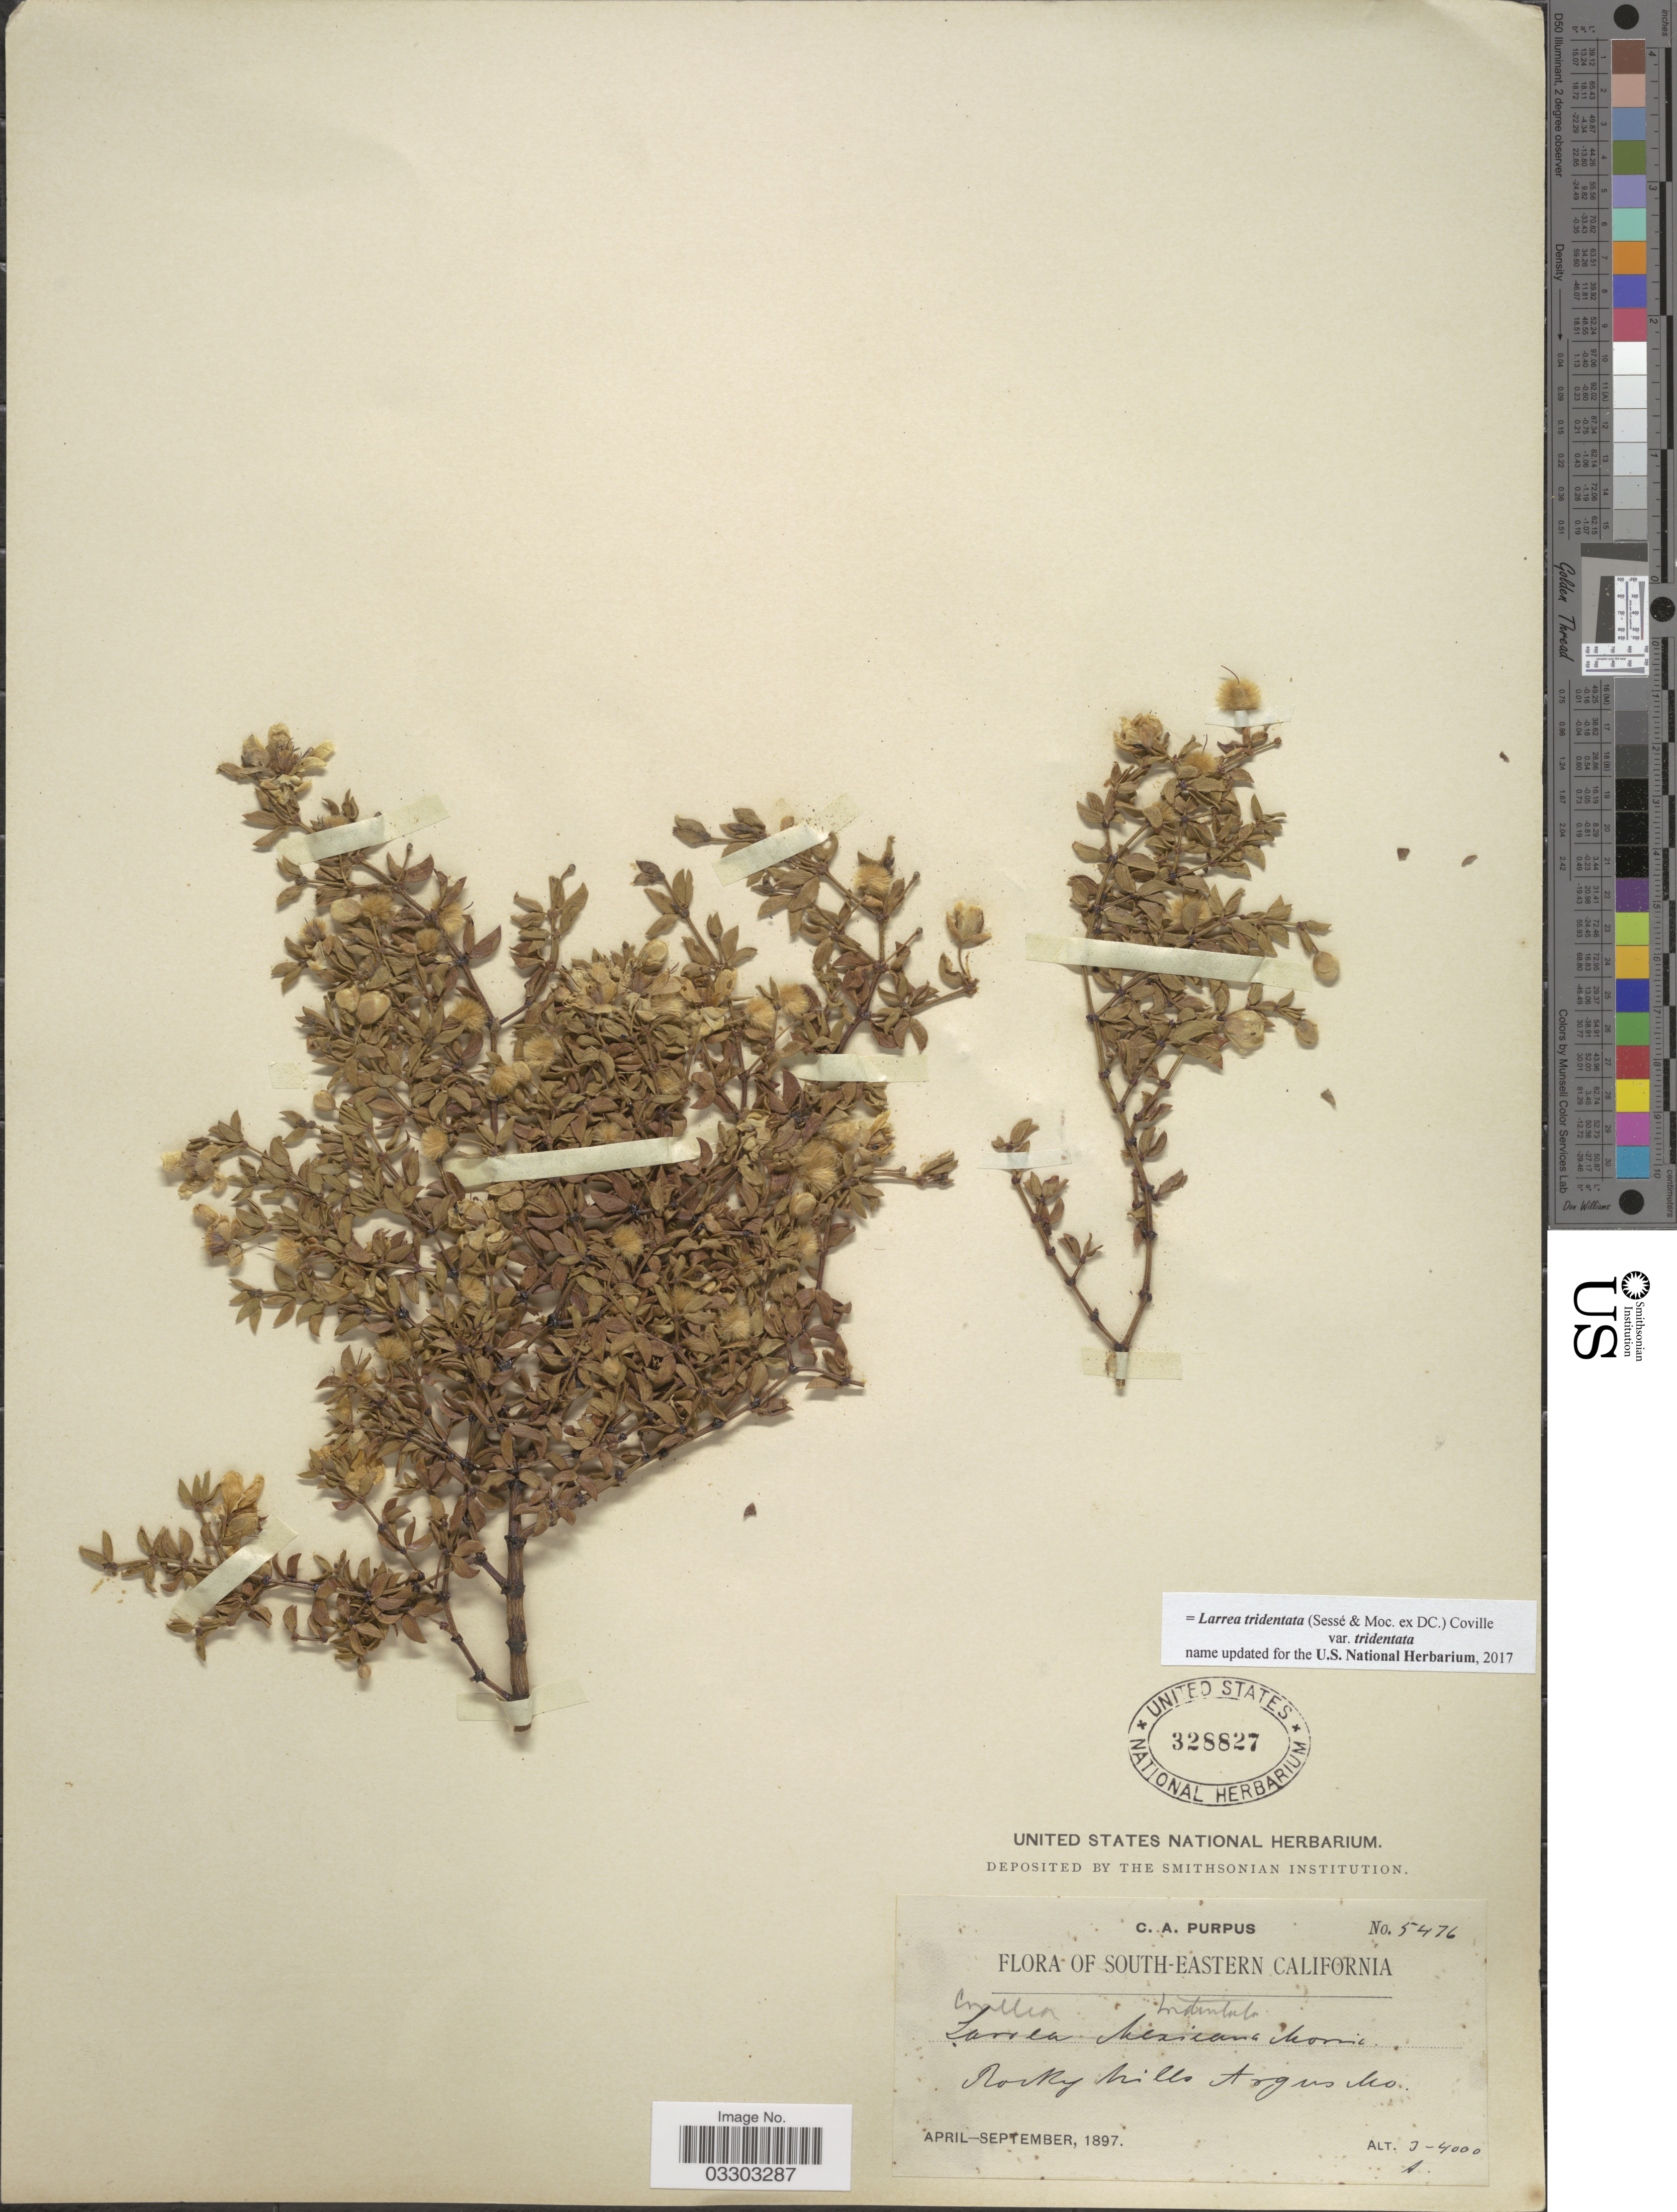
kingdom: Plantae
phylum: Tracheophyta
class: Magnoliopsida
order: Zygophyllales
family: Zygophyllaceae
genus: Larrea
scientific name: Larrea tridentata var. tridentata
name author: (Sessé & Moc. ex DC.) Coville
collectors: C. A. Purpus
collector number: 5476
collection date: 1897-04/1897-09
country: United States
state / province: California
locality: South-eastern California. Rocky hills Argus Mo.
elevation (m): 914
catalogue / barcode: US 328827